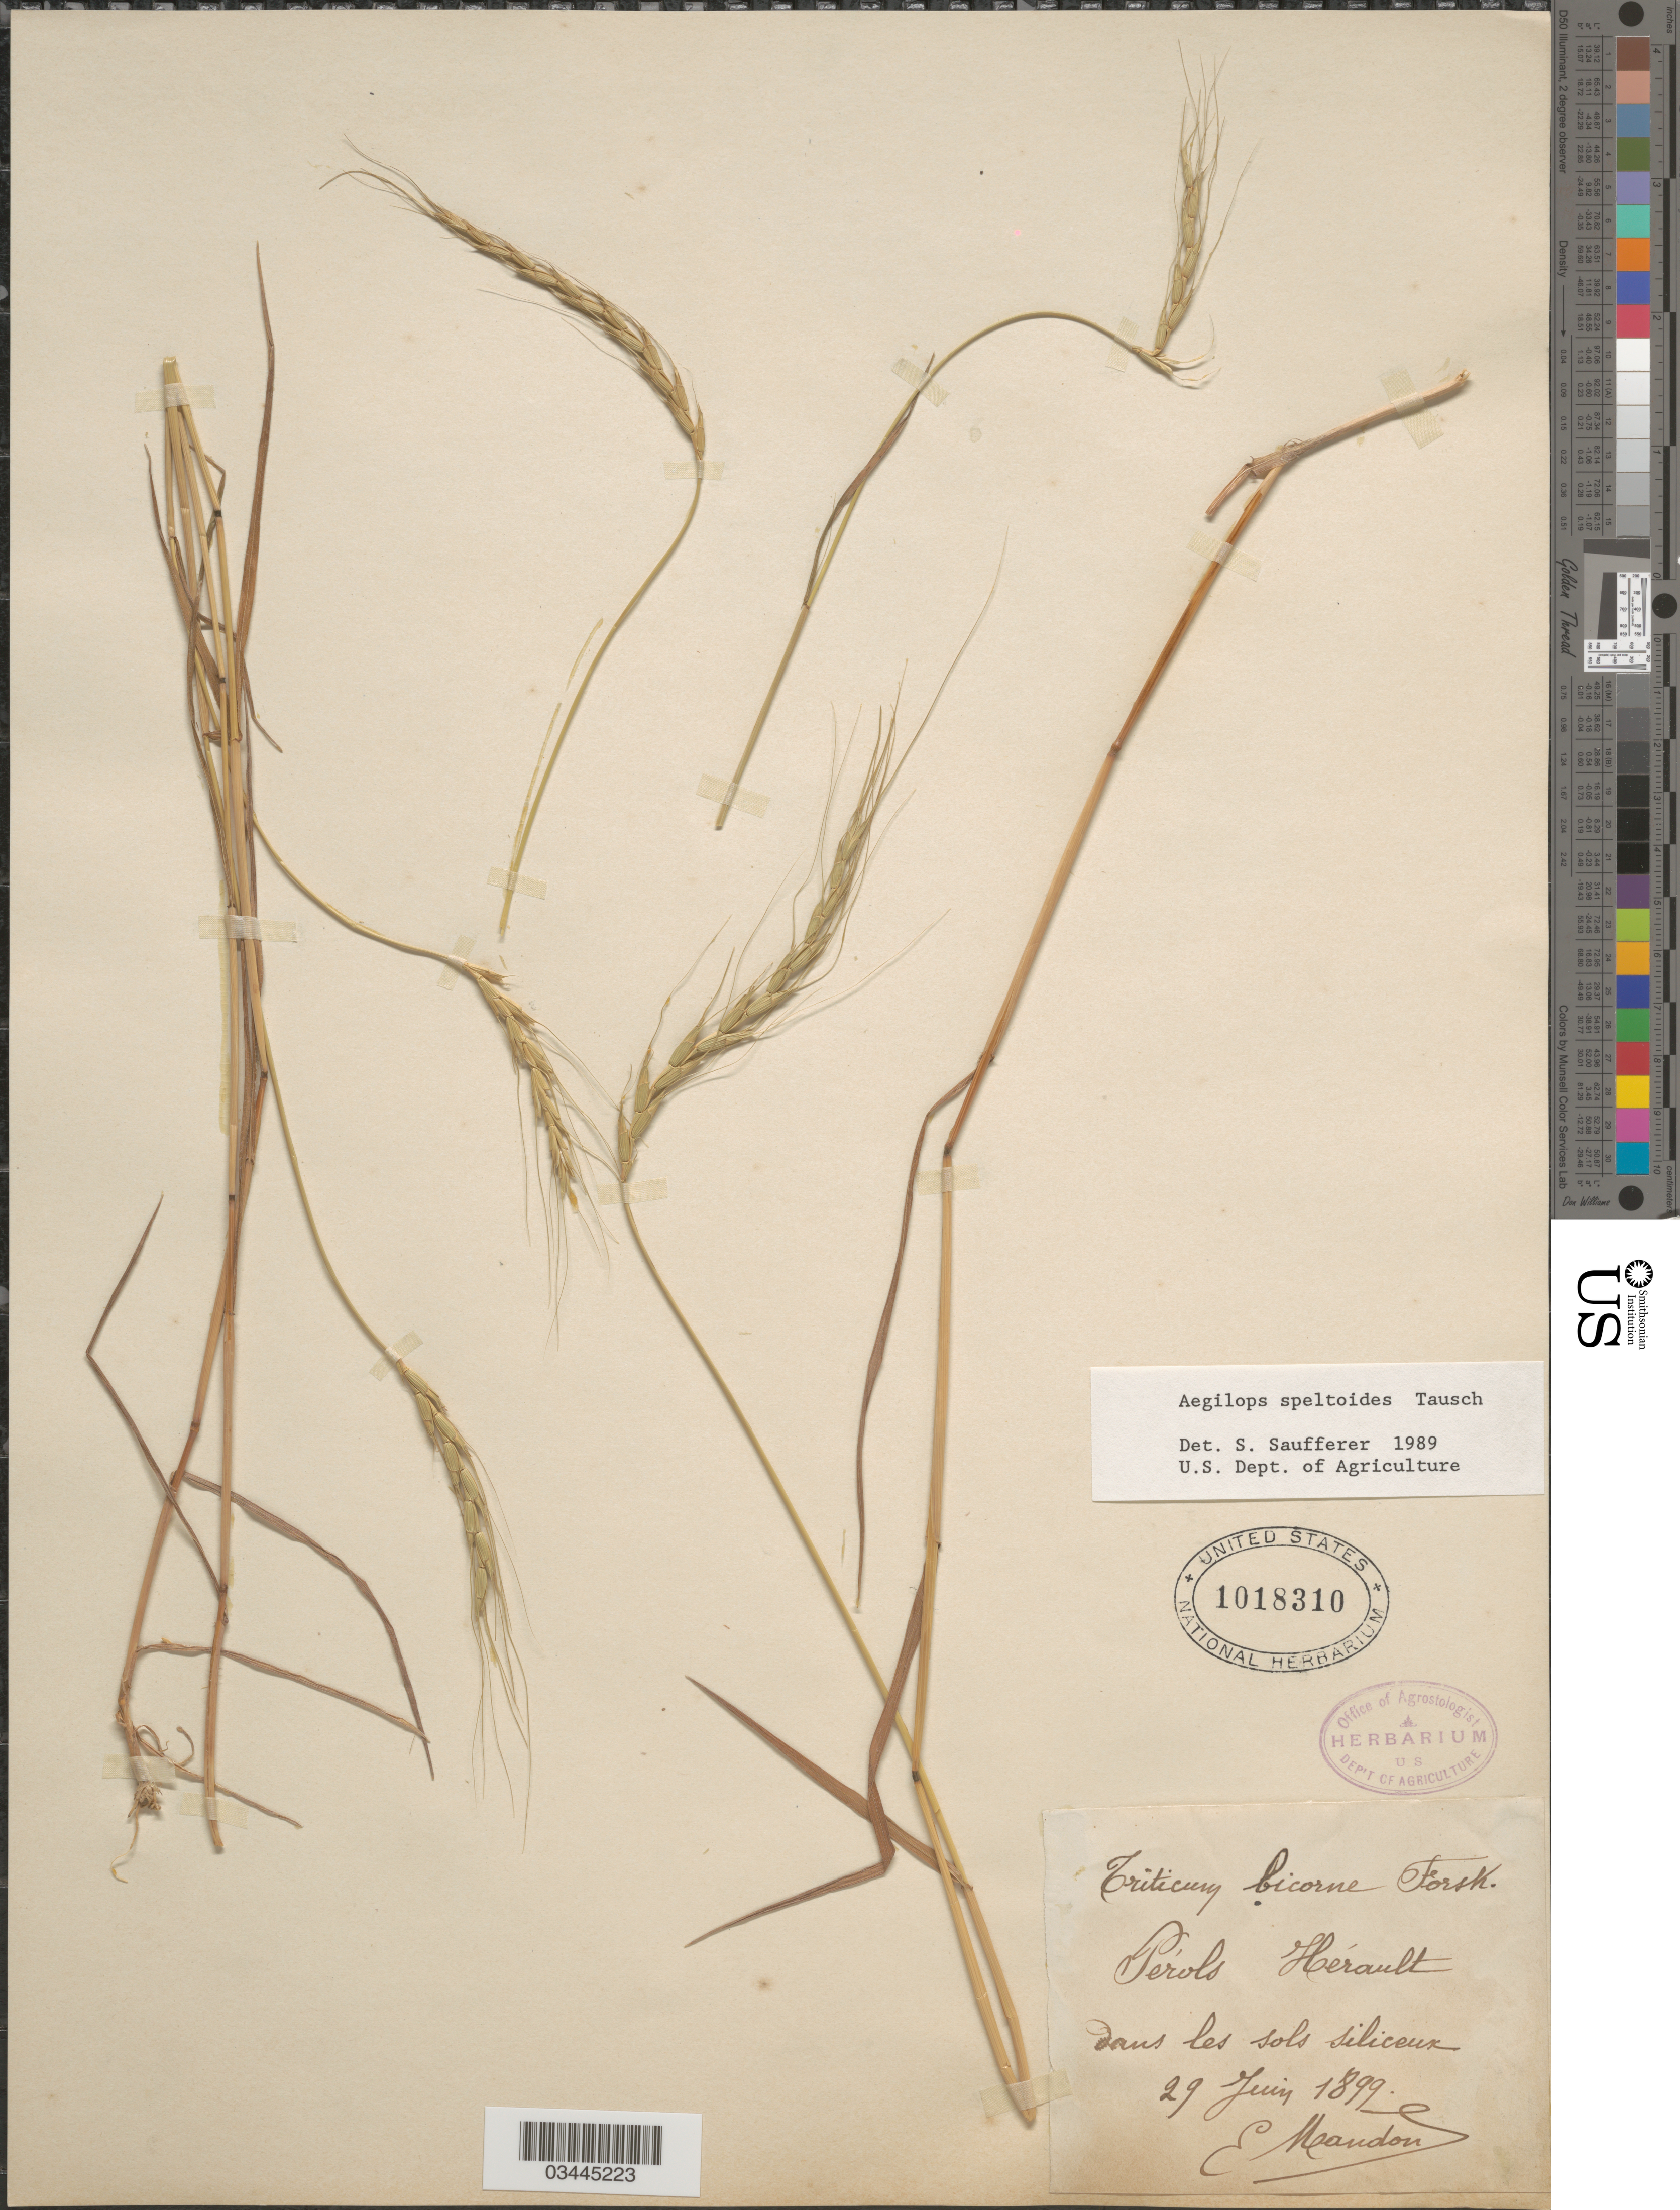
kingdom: Plantae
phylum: Tracheophyta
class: Liliopsida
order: Poales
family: Poaceae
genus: Aegilops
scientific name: Aegilops speltoides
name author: Tausch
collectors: E. Mandon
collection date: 1899-06-29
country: France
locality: Pérols Hérault dans les sols siliceux.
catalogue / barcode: US 1018310